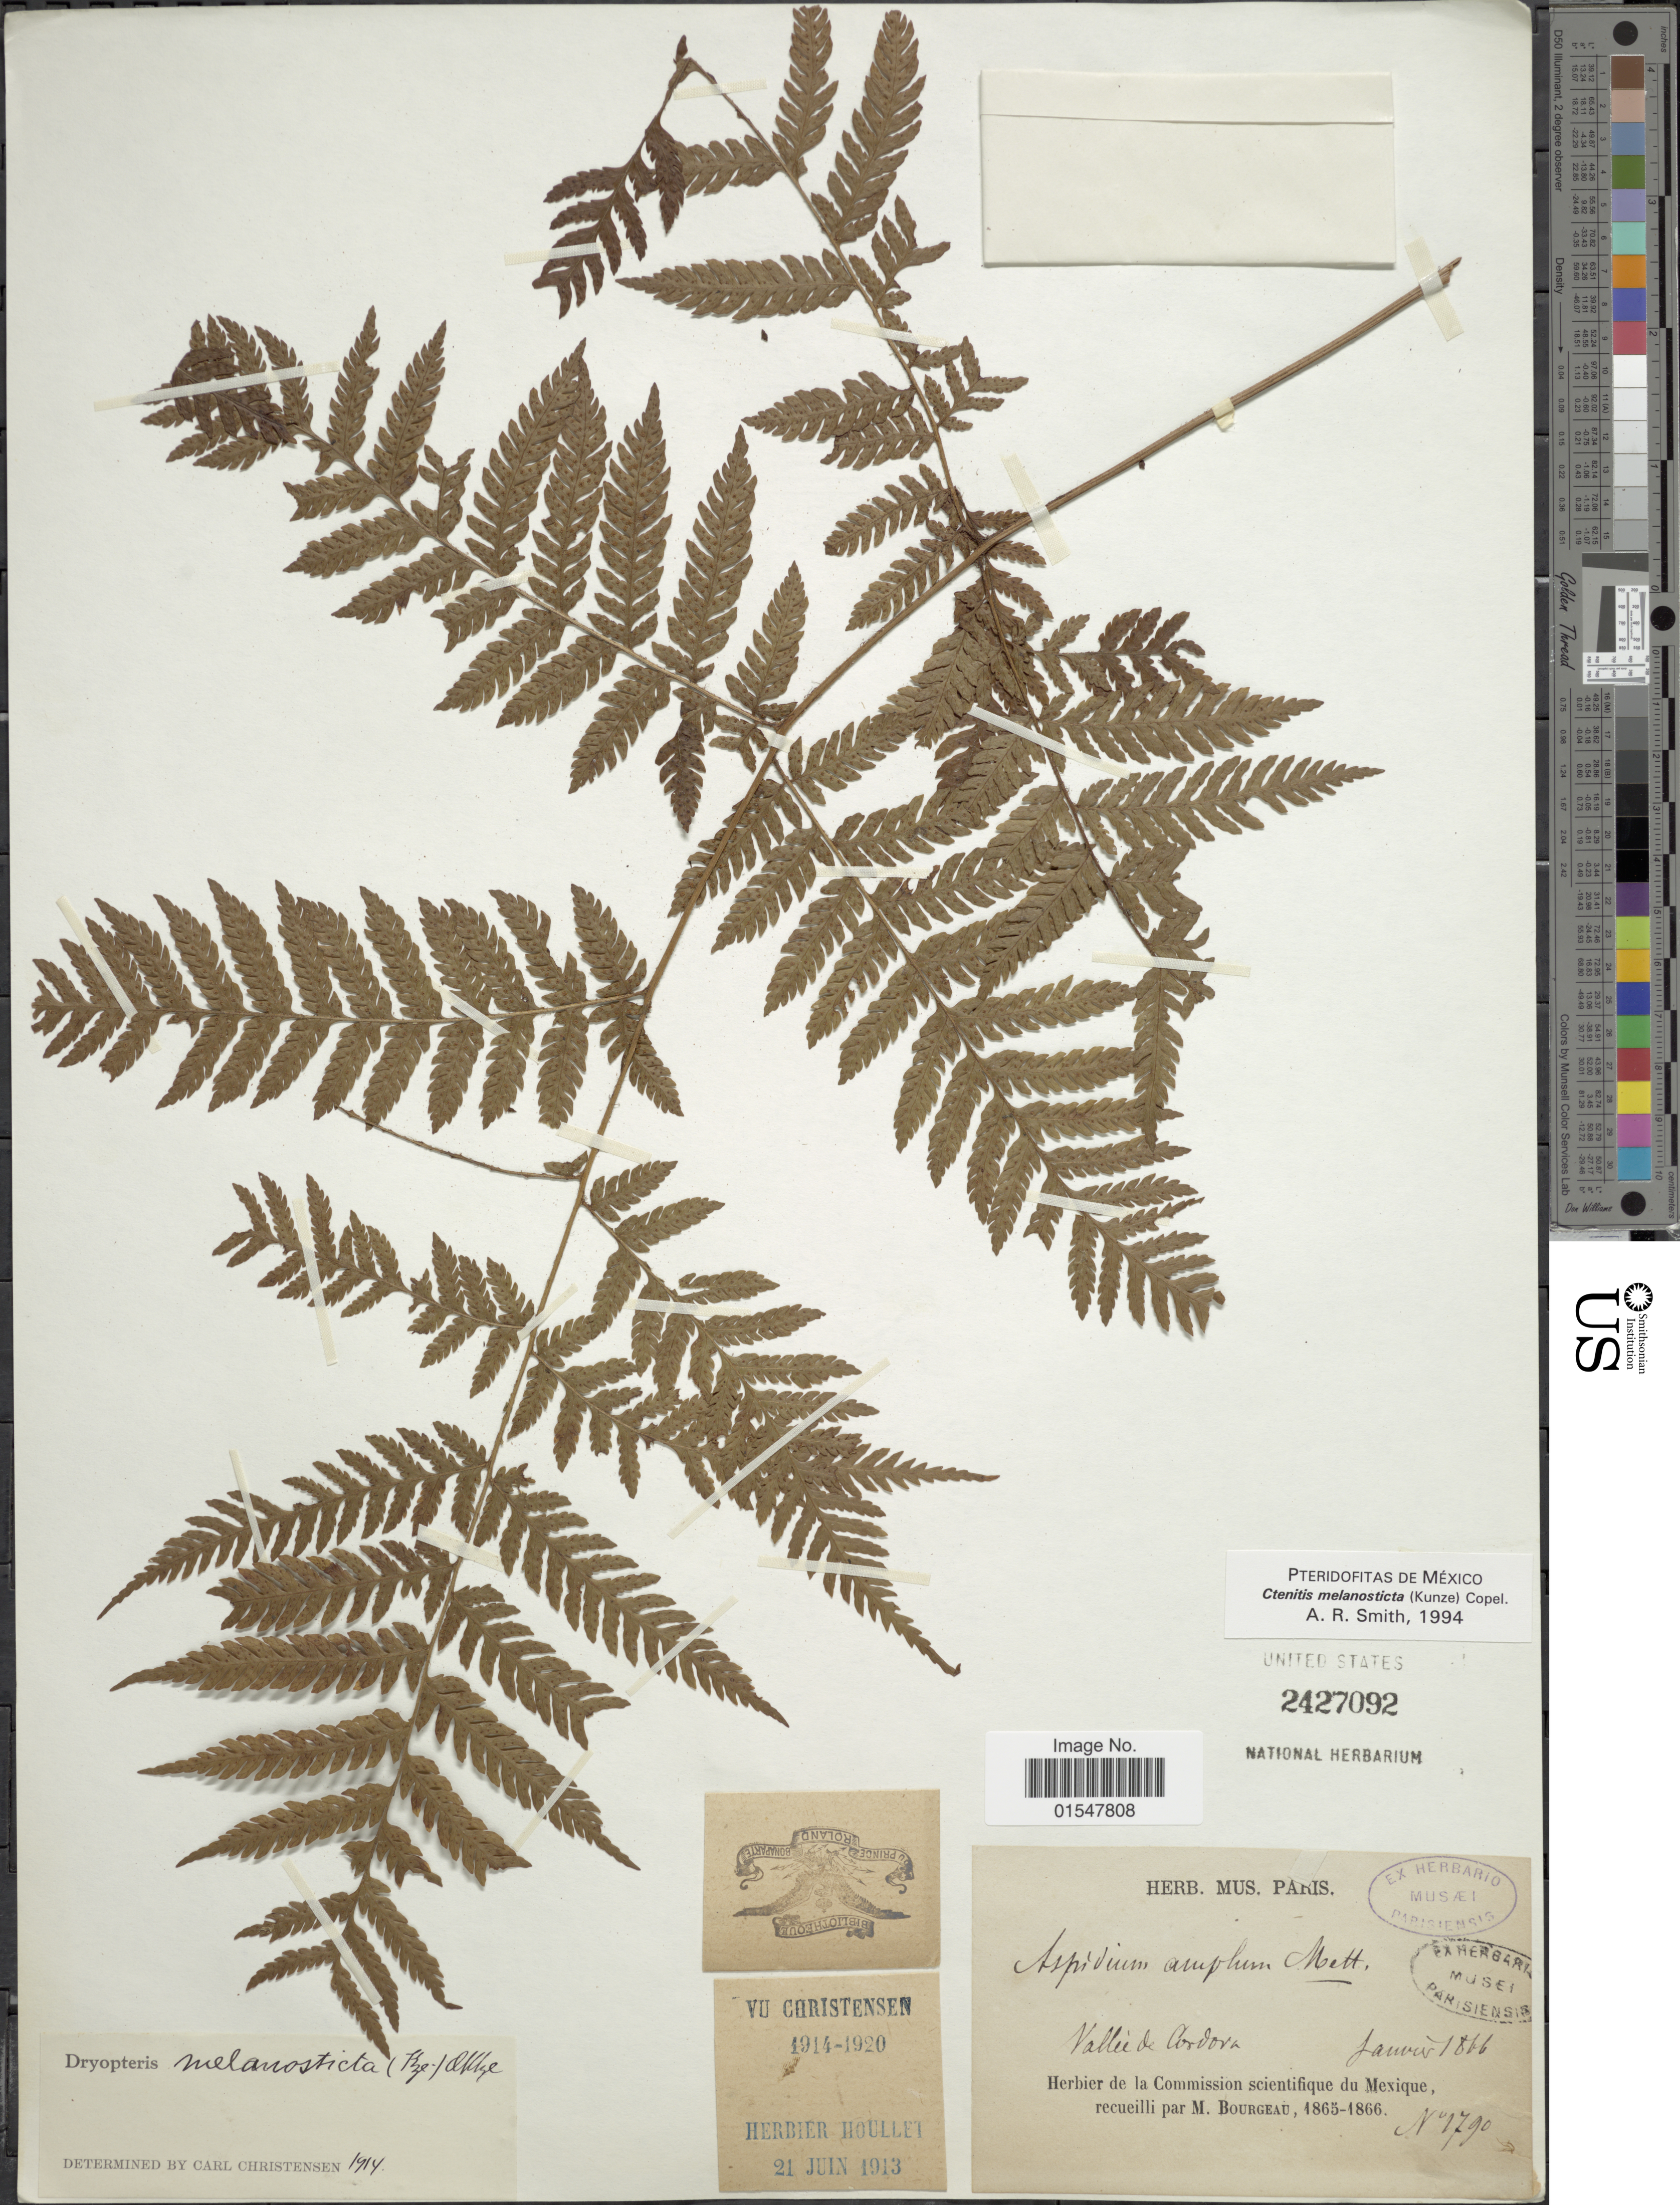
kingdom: Plantae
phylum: Tracheophyta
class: Polypodiopsida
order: Polypodiales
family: Dryopteridaceae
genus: Ctenitis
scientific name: Ctenitis melanosticta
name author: (Kunze) Copel.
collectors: M. Bourgeau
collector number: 1790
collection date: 1866-01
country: Mexico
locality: Valleé de Cordova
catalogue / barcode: US 2427092